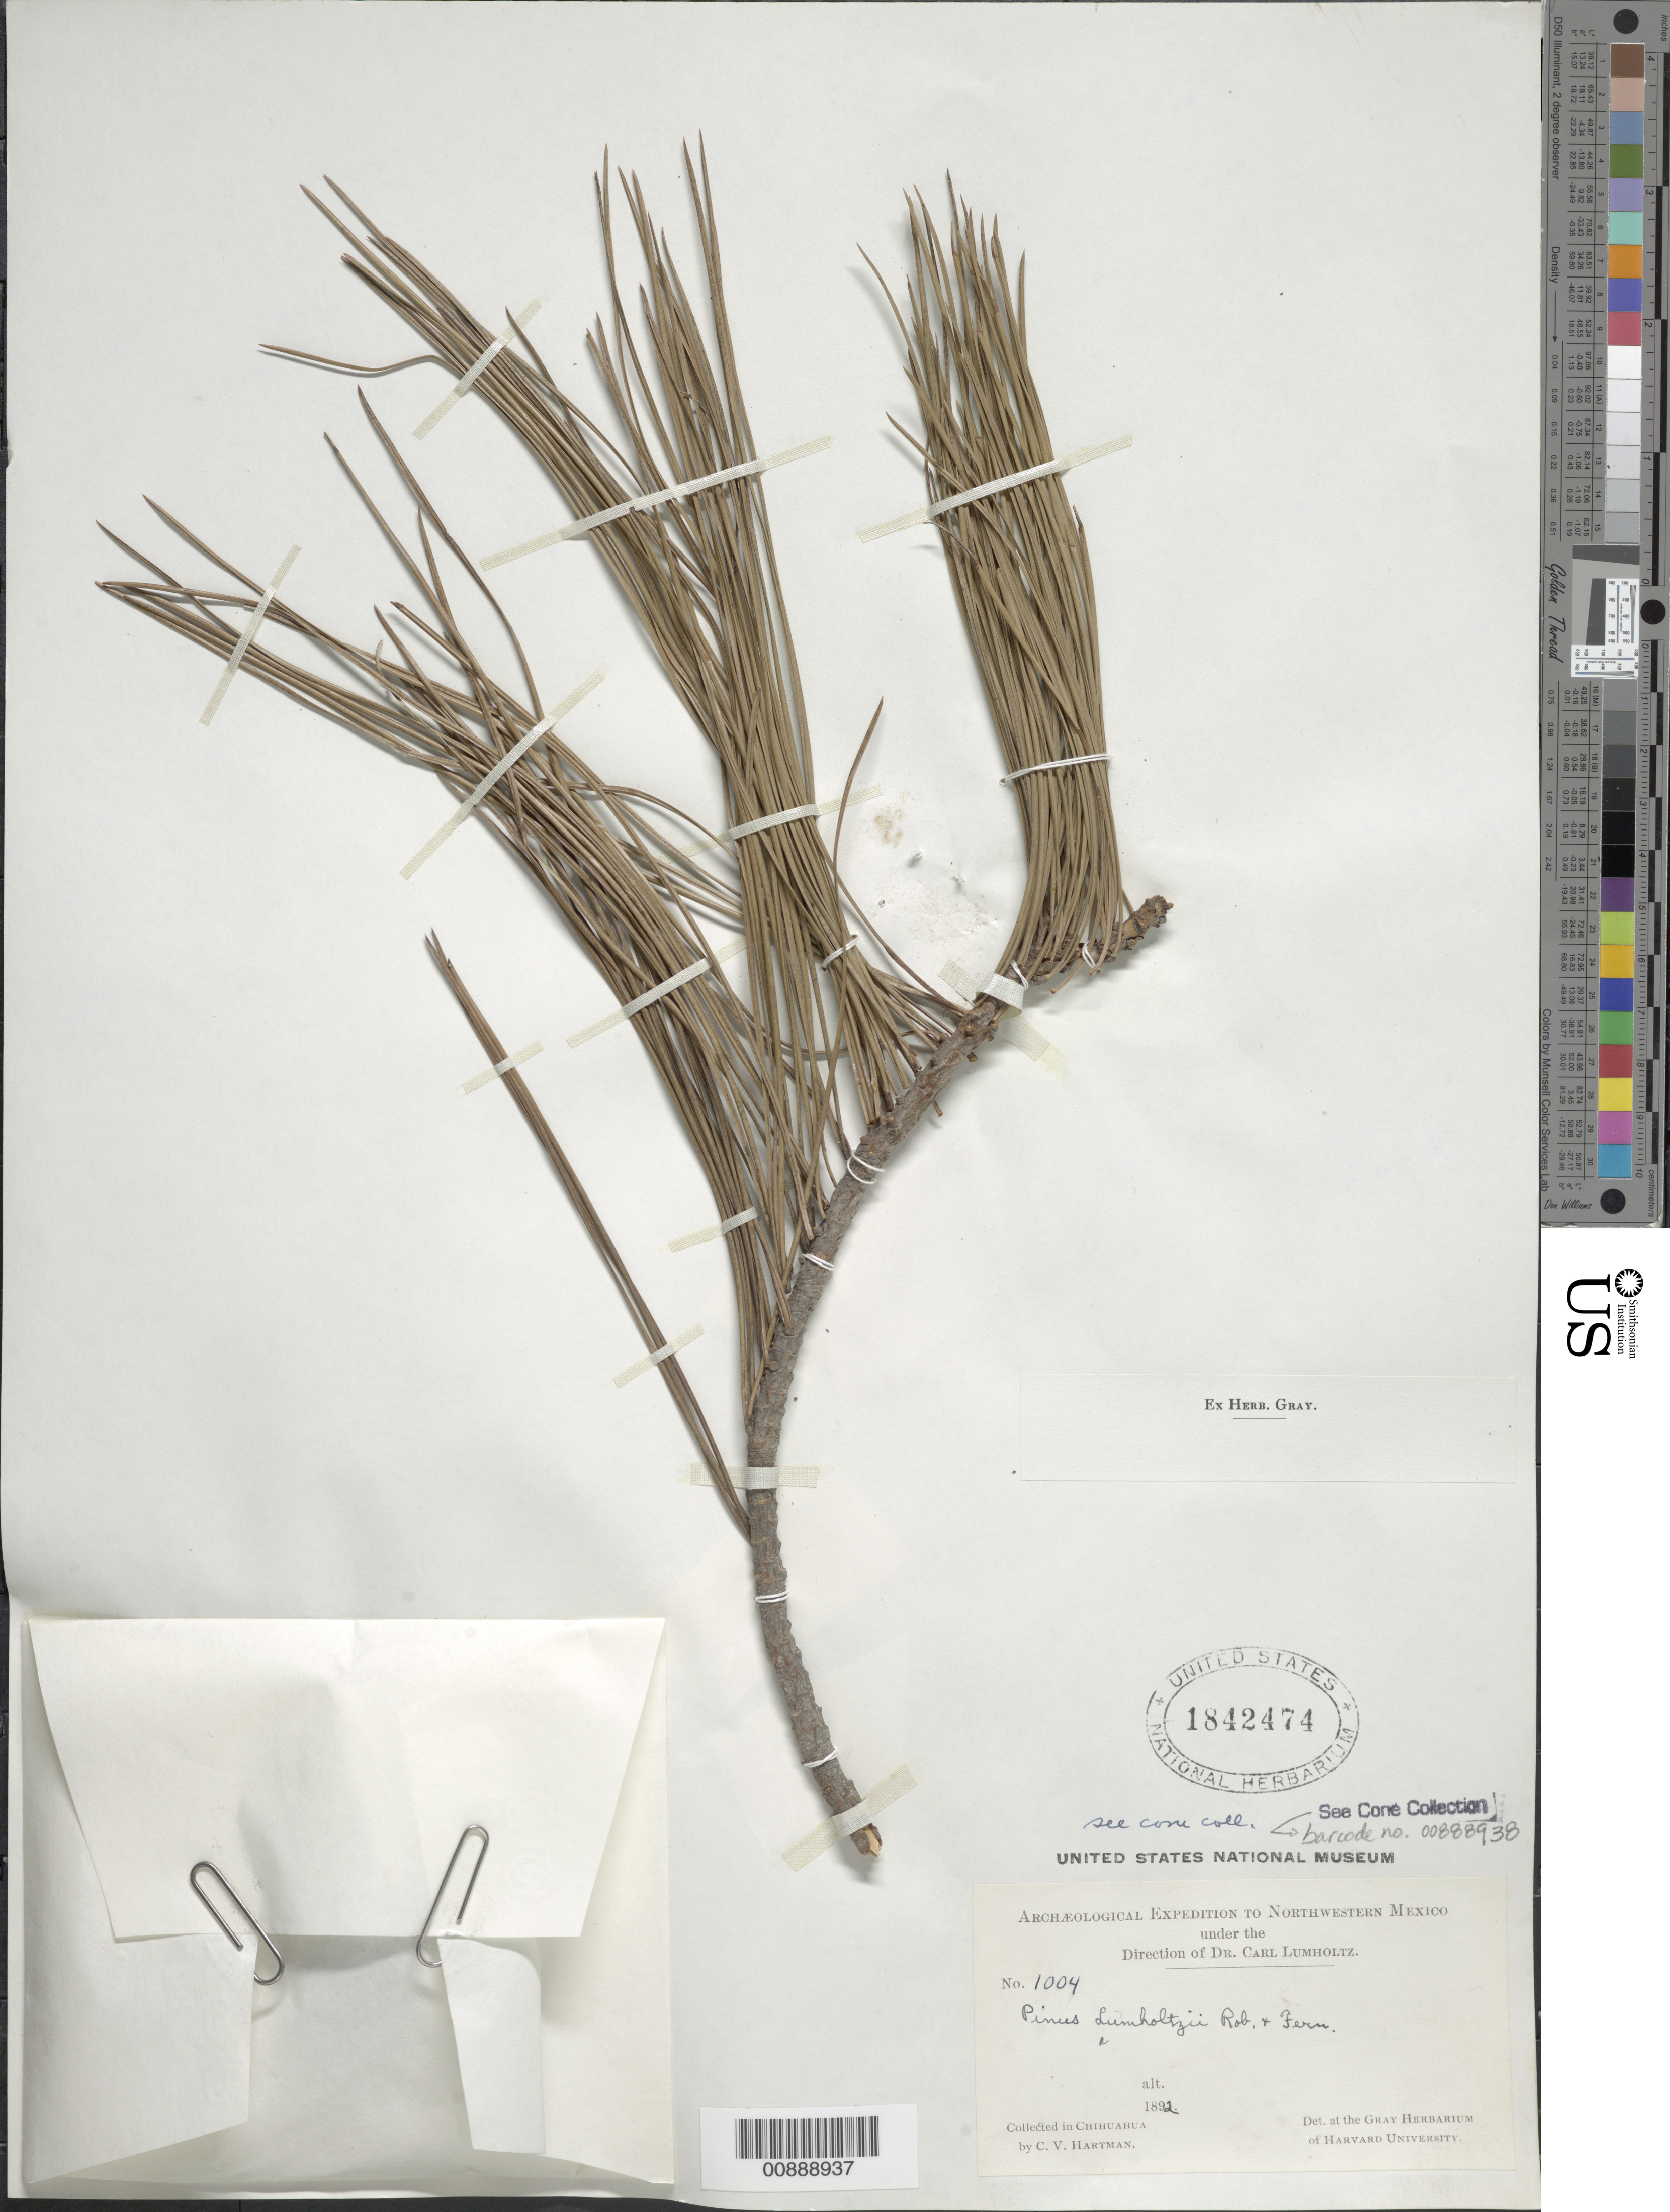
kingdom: Plantae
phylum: Tracheophyta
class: Pinopsida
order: Pinales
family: Pinaceae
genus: Pinus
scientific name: Pinus lumholtzii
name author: B.L. Rob. & Fernald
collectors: C. V. Hartman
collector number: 1004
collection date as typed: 1892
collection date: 1892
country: Mexico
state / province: Chihuahua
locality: Chihuahua.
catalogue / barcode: US 1842474